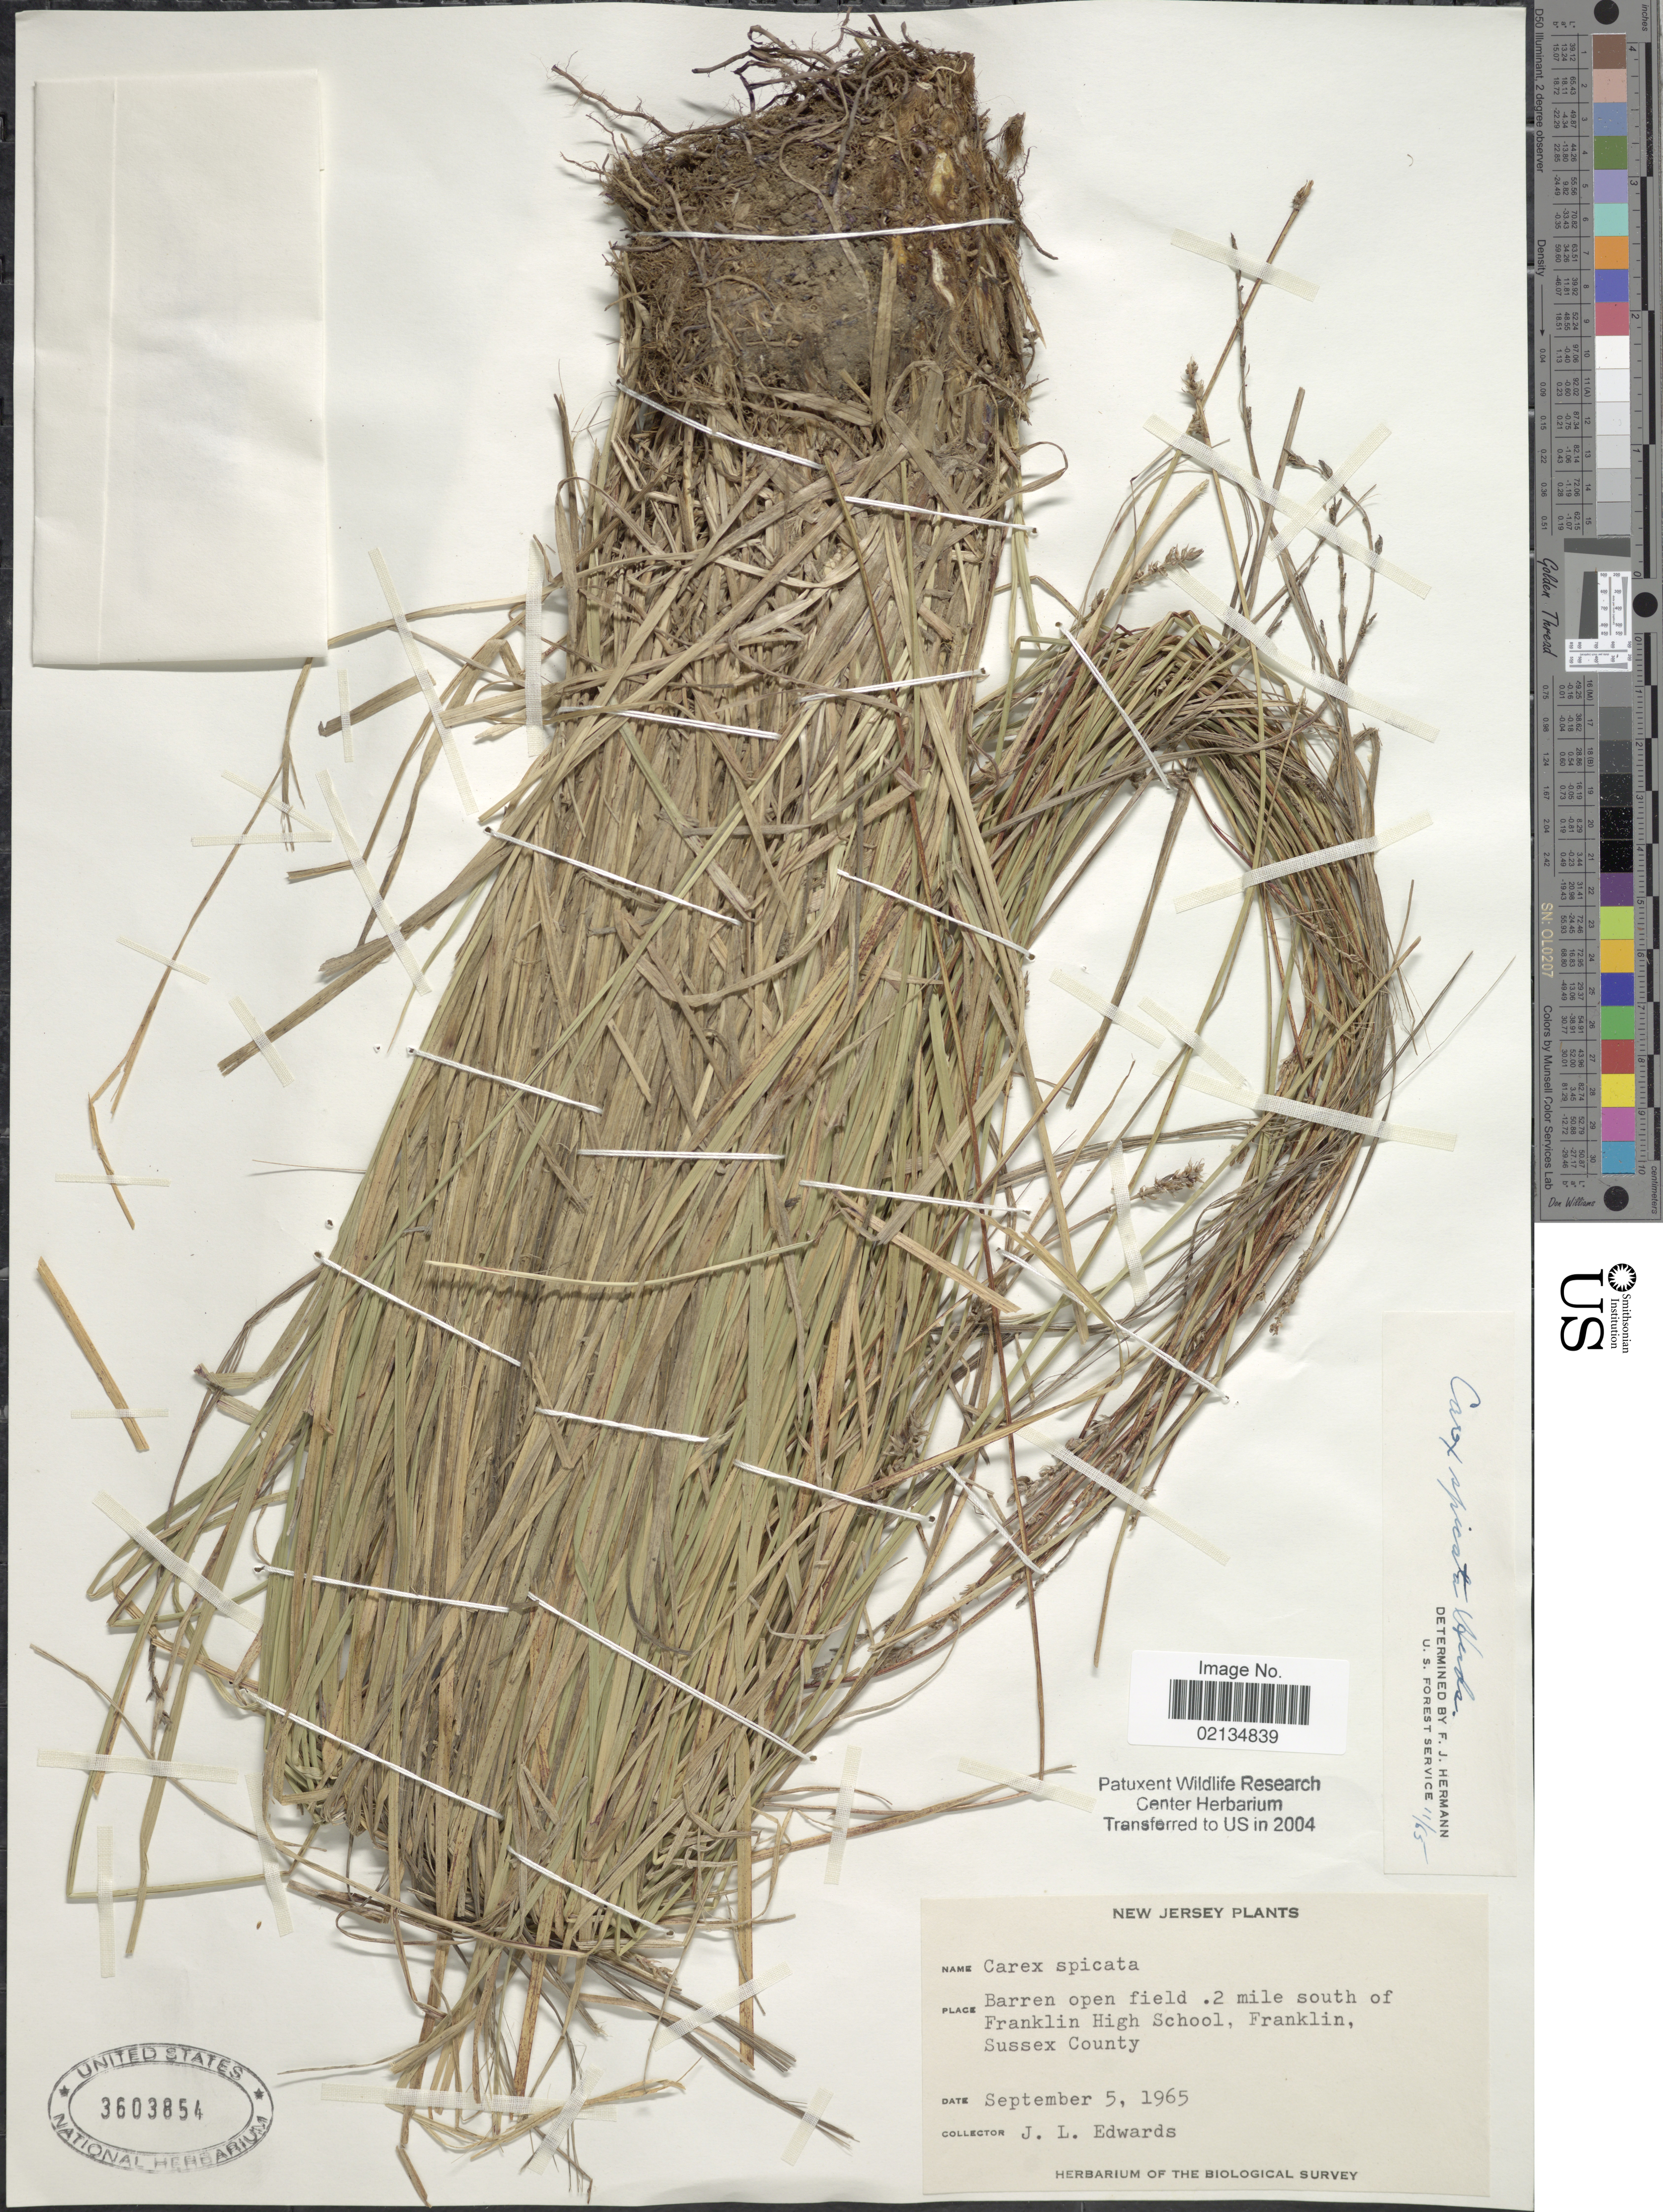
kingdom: Plantae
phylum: Tracheophyta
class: Liliopsida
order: Poales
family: Cyperaceae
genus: Carex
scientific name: Carex spicata subsp. spicata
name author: Huds.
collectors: J. Edwards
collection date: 1965-09-05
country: United States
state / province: New Jersey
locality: Barren open field .2 mile south of Franklin High School, Franklin, Sussex County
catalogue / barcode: US 3603854